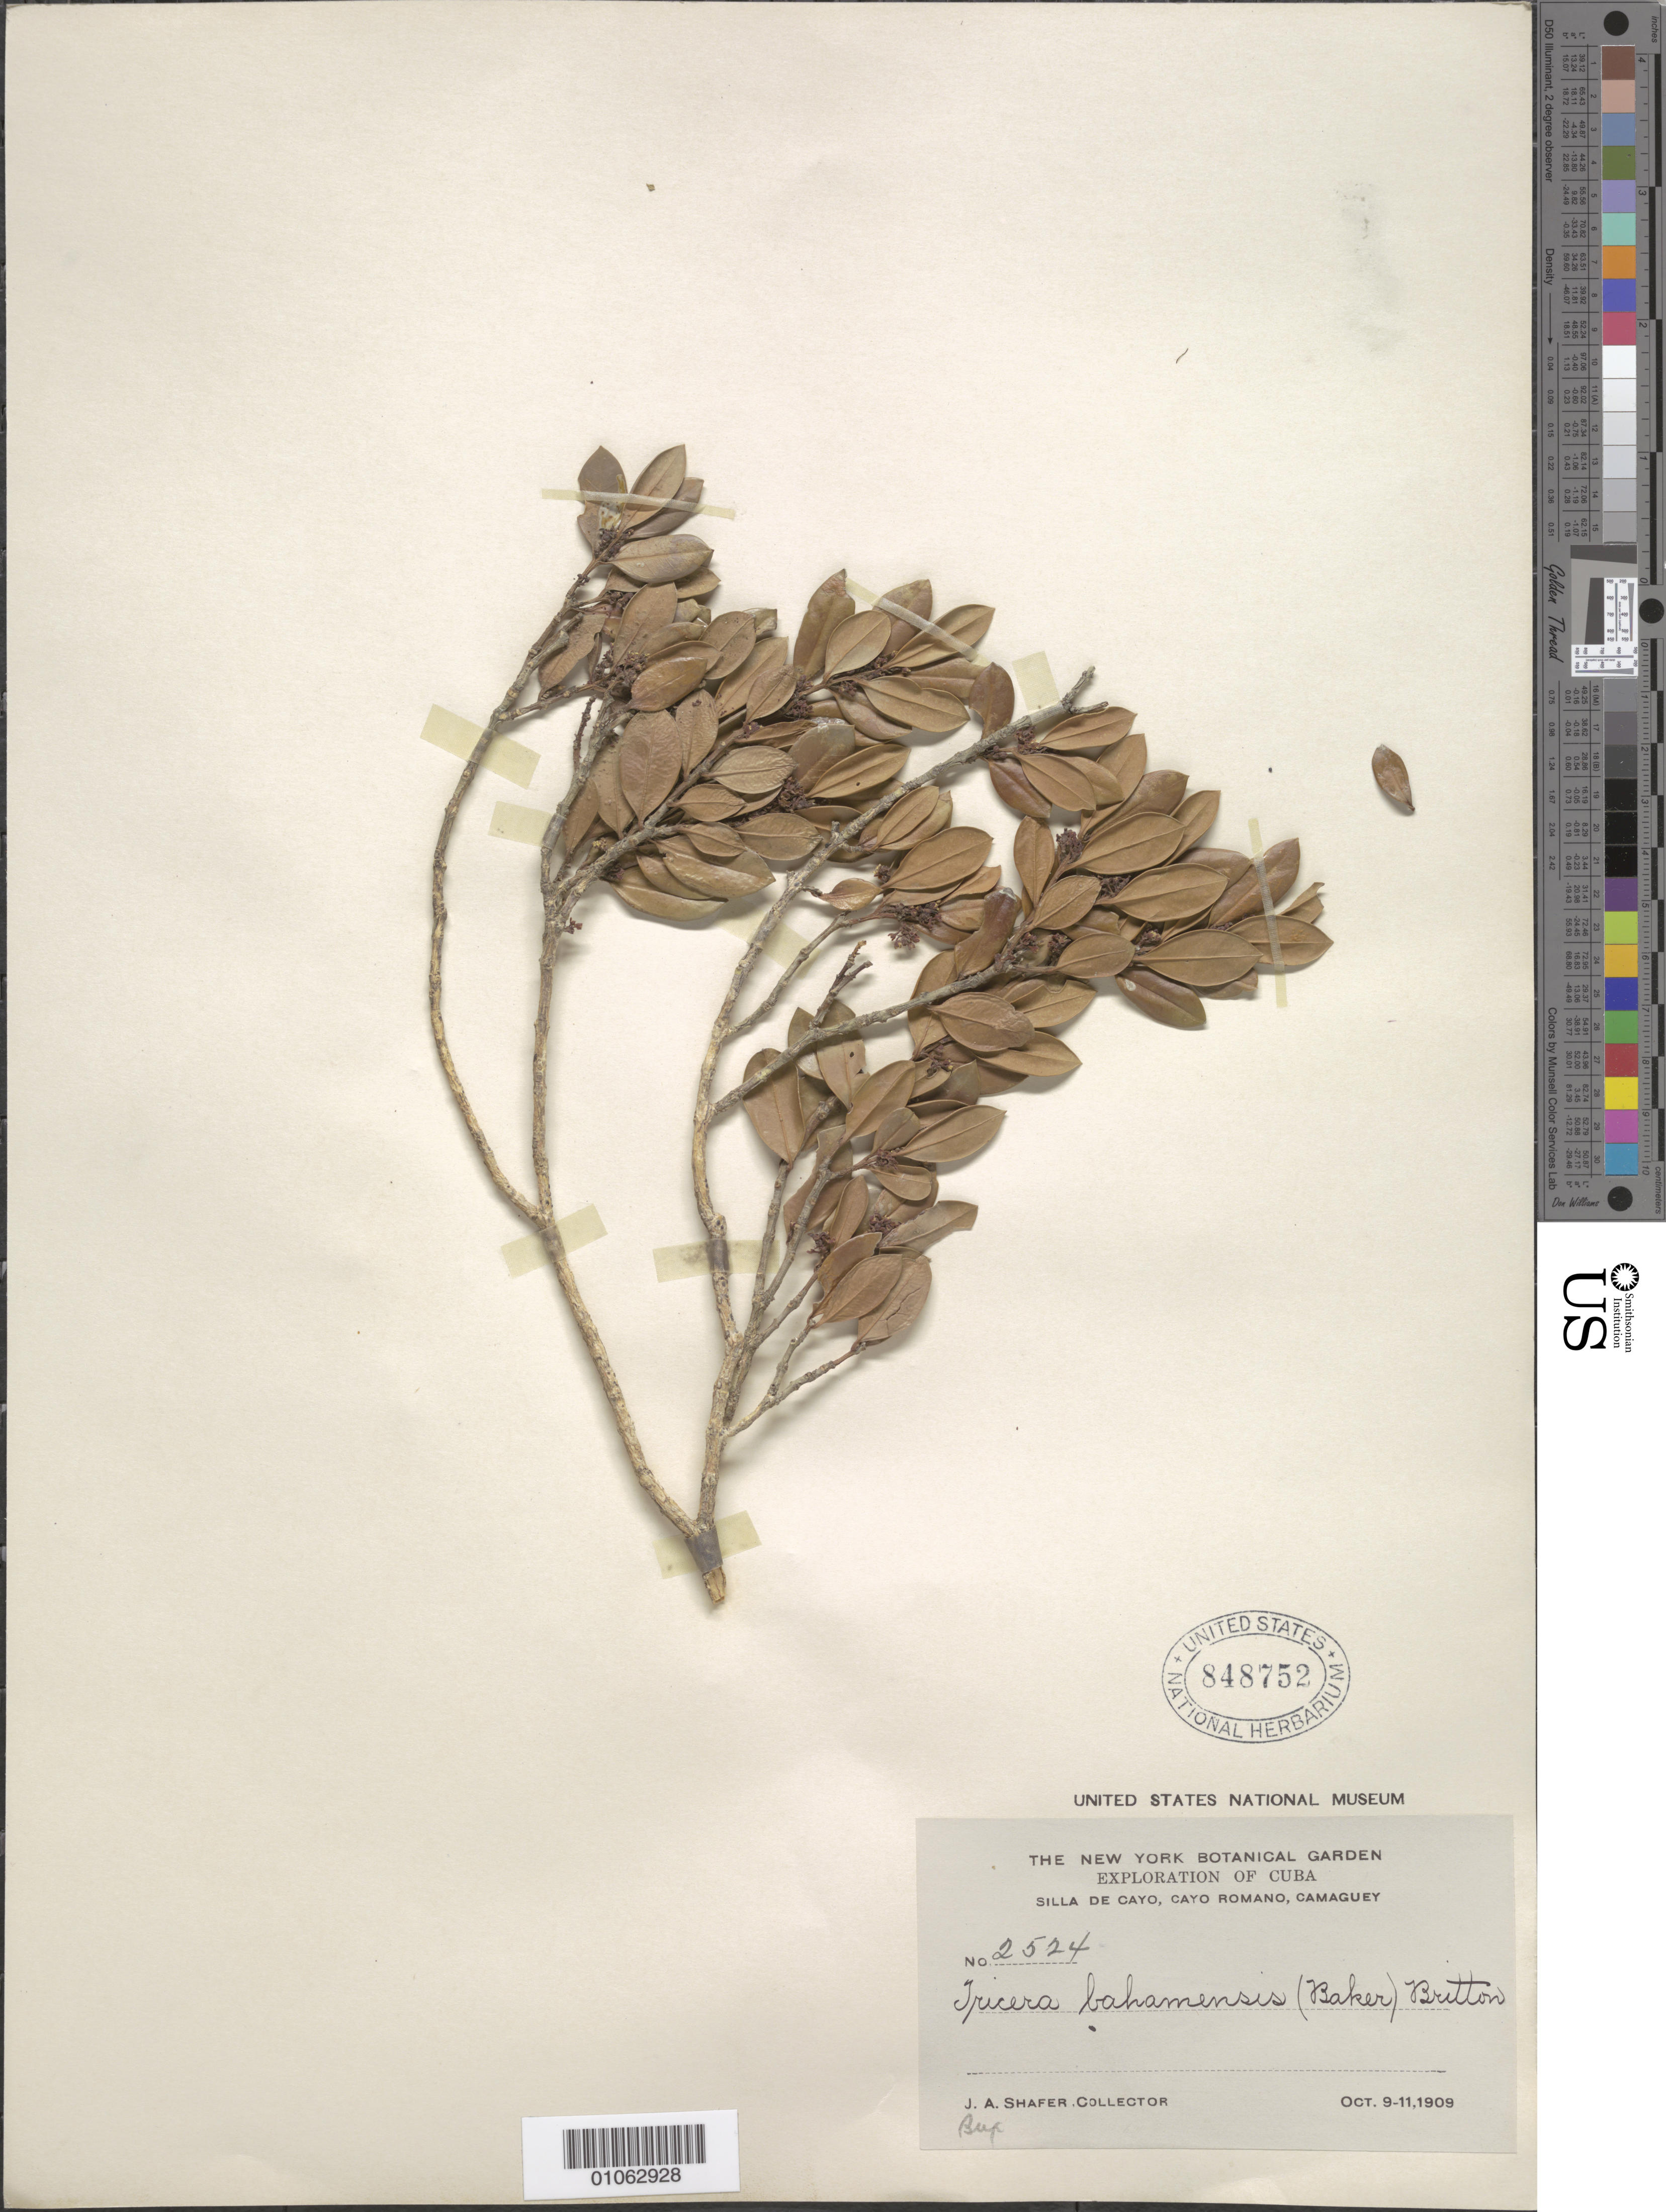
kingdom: Plantae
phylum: Tracheophyta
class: Magnoliopsida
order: Buxales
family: Buxaceae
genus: Buxus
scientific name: Buxus bahamensis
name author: Baker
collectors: J. A. Shafer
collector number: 2524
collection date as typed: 09 Oct 1909 to 11 Oct 1909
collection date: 1909-10-09/1909-10-11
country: Cuba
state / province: Camagüey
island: Cuba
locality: Camagüey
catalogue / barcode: US 848752